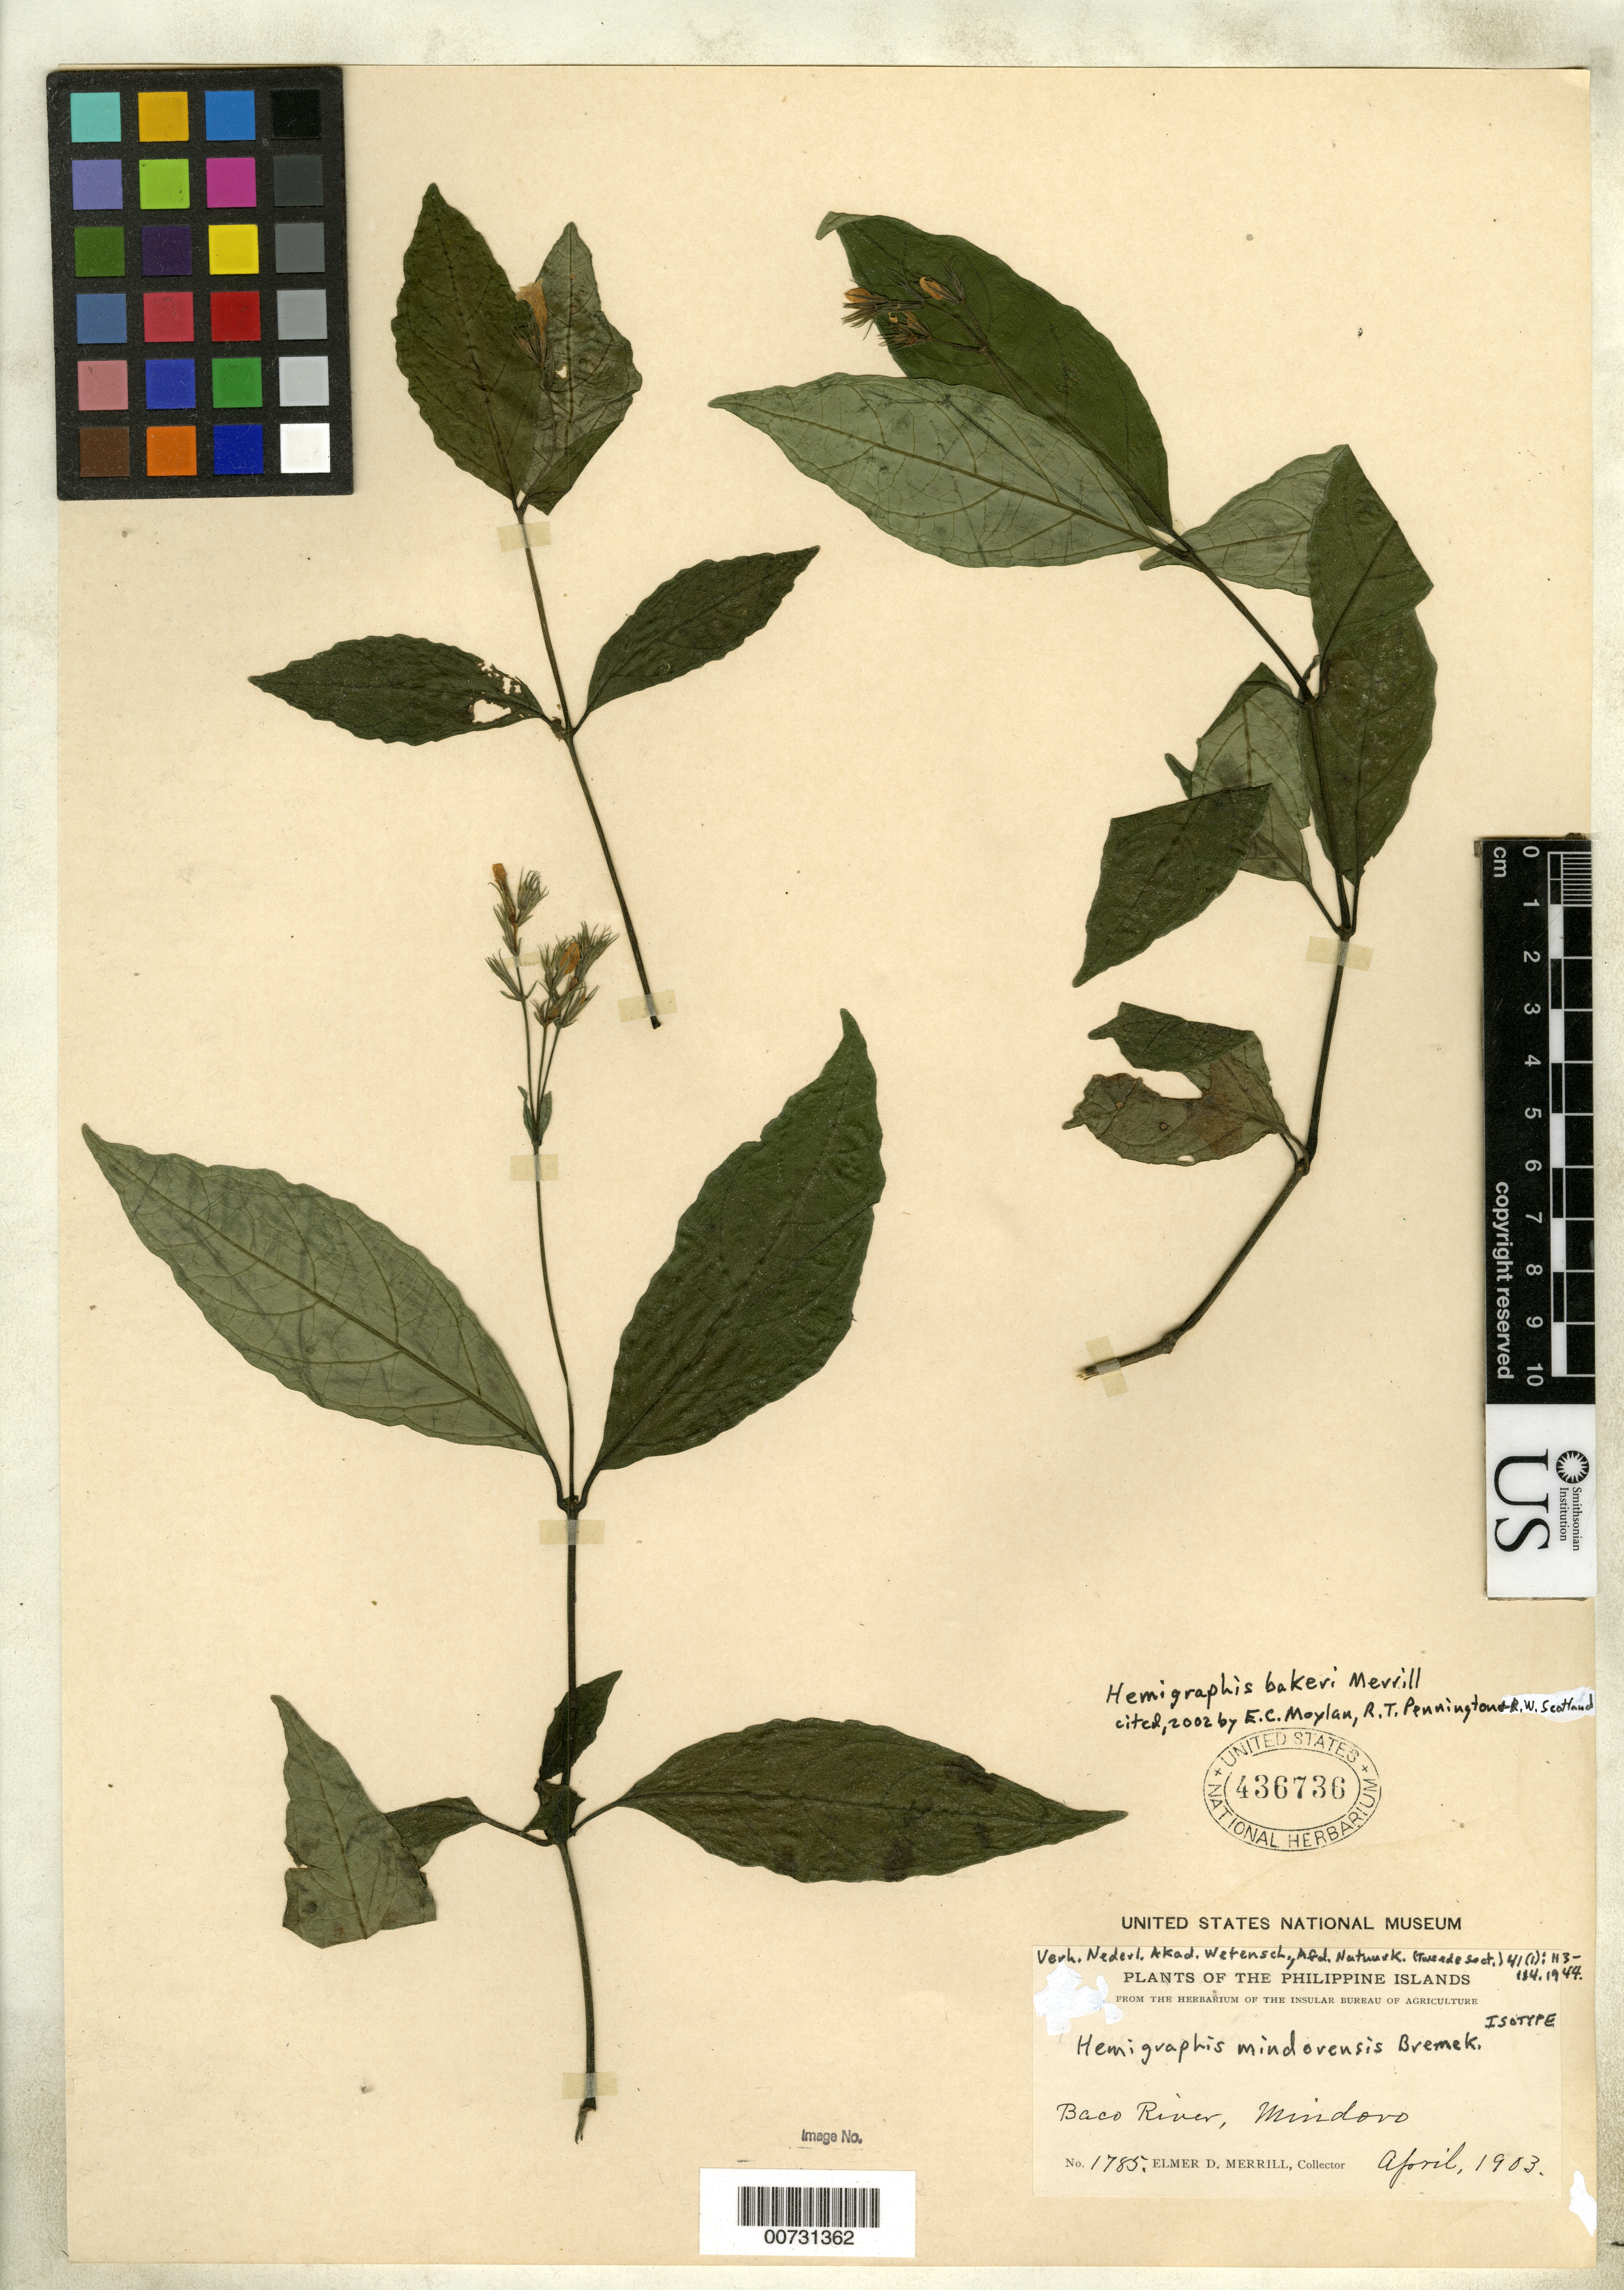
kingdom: Plantae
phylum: Tracheophyta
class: Magnoliopsida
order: Lamiales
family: Acanthaceae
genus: Hemigraphis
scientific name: Hemigraphis mindorensis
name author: Bremek.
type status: Isotype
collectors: E. D. Merrill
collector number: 1785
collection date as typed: Apr 1903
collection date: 1903-04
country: Philippines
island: Mindoro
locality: Baco River, Mindoro.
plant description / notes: Cited 2002 by E.C. Moylan, R.T. Pennington & R.W. Scotland.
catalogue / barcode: US 436736